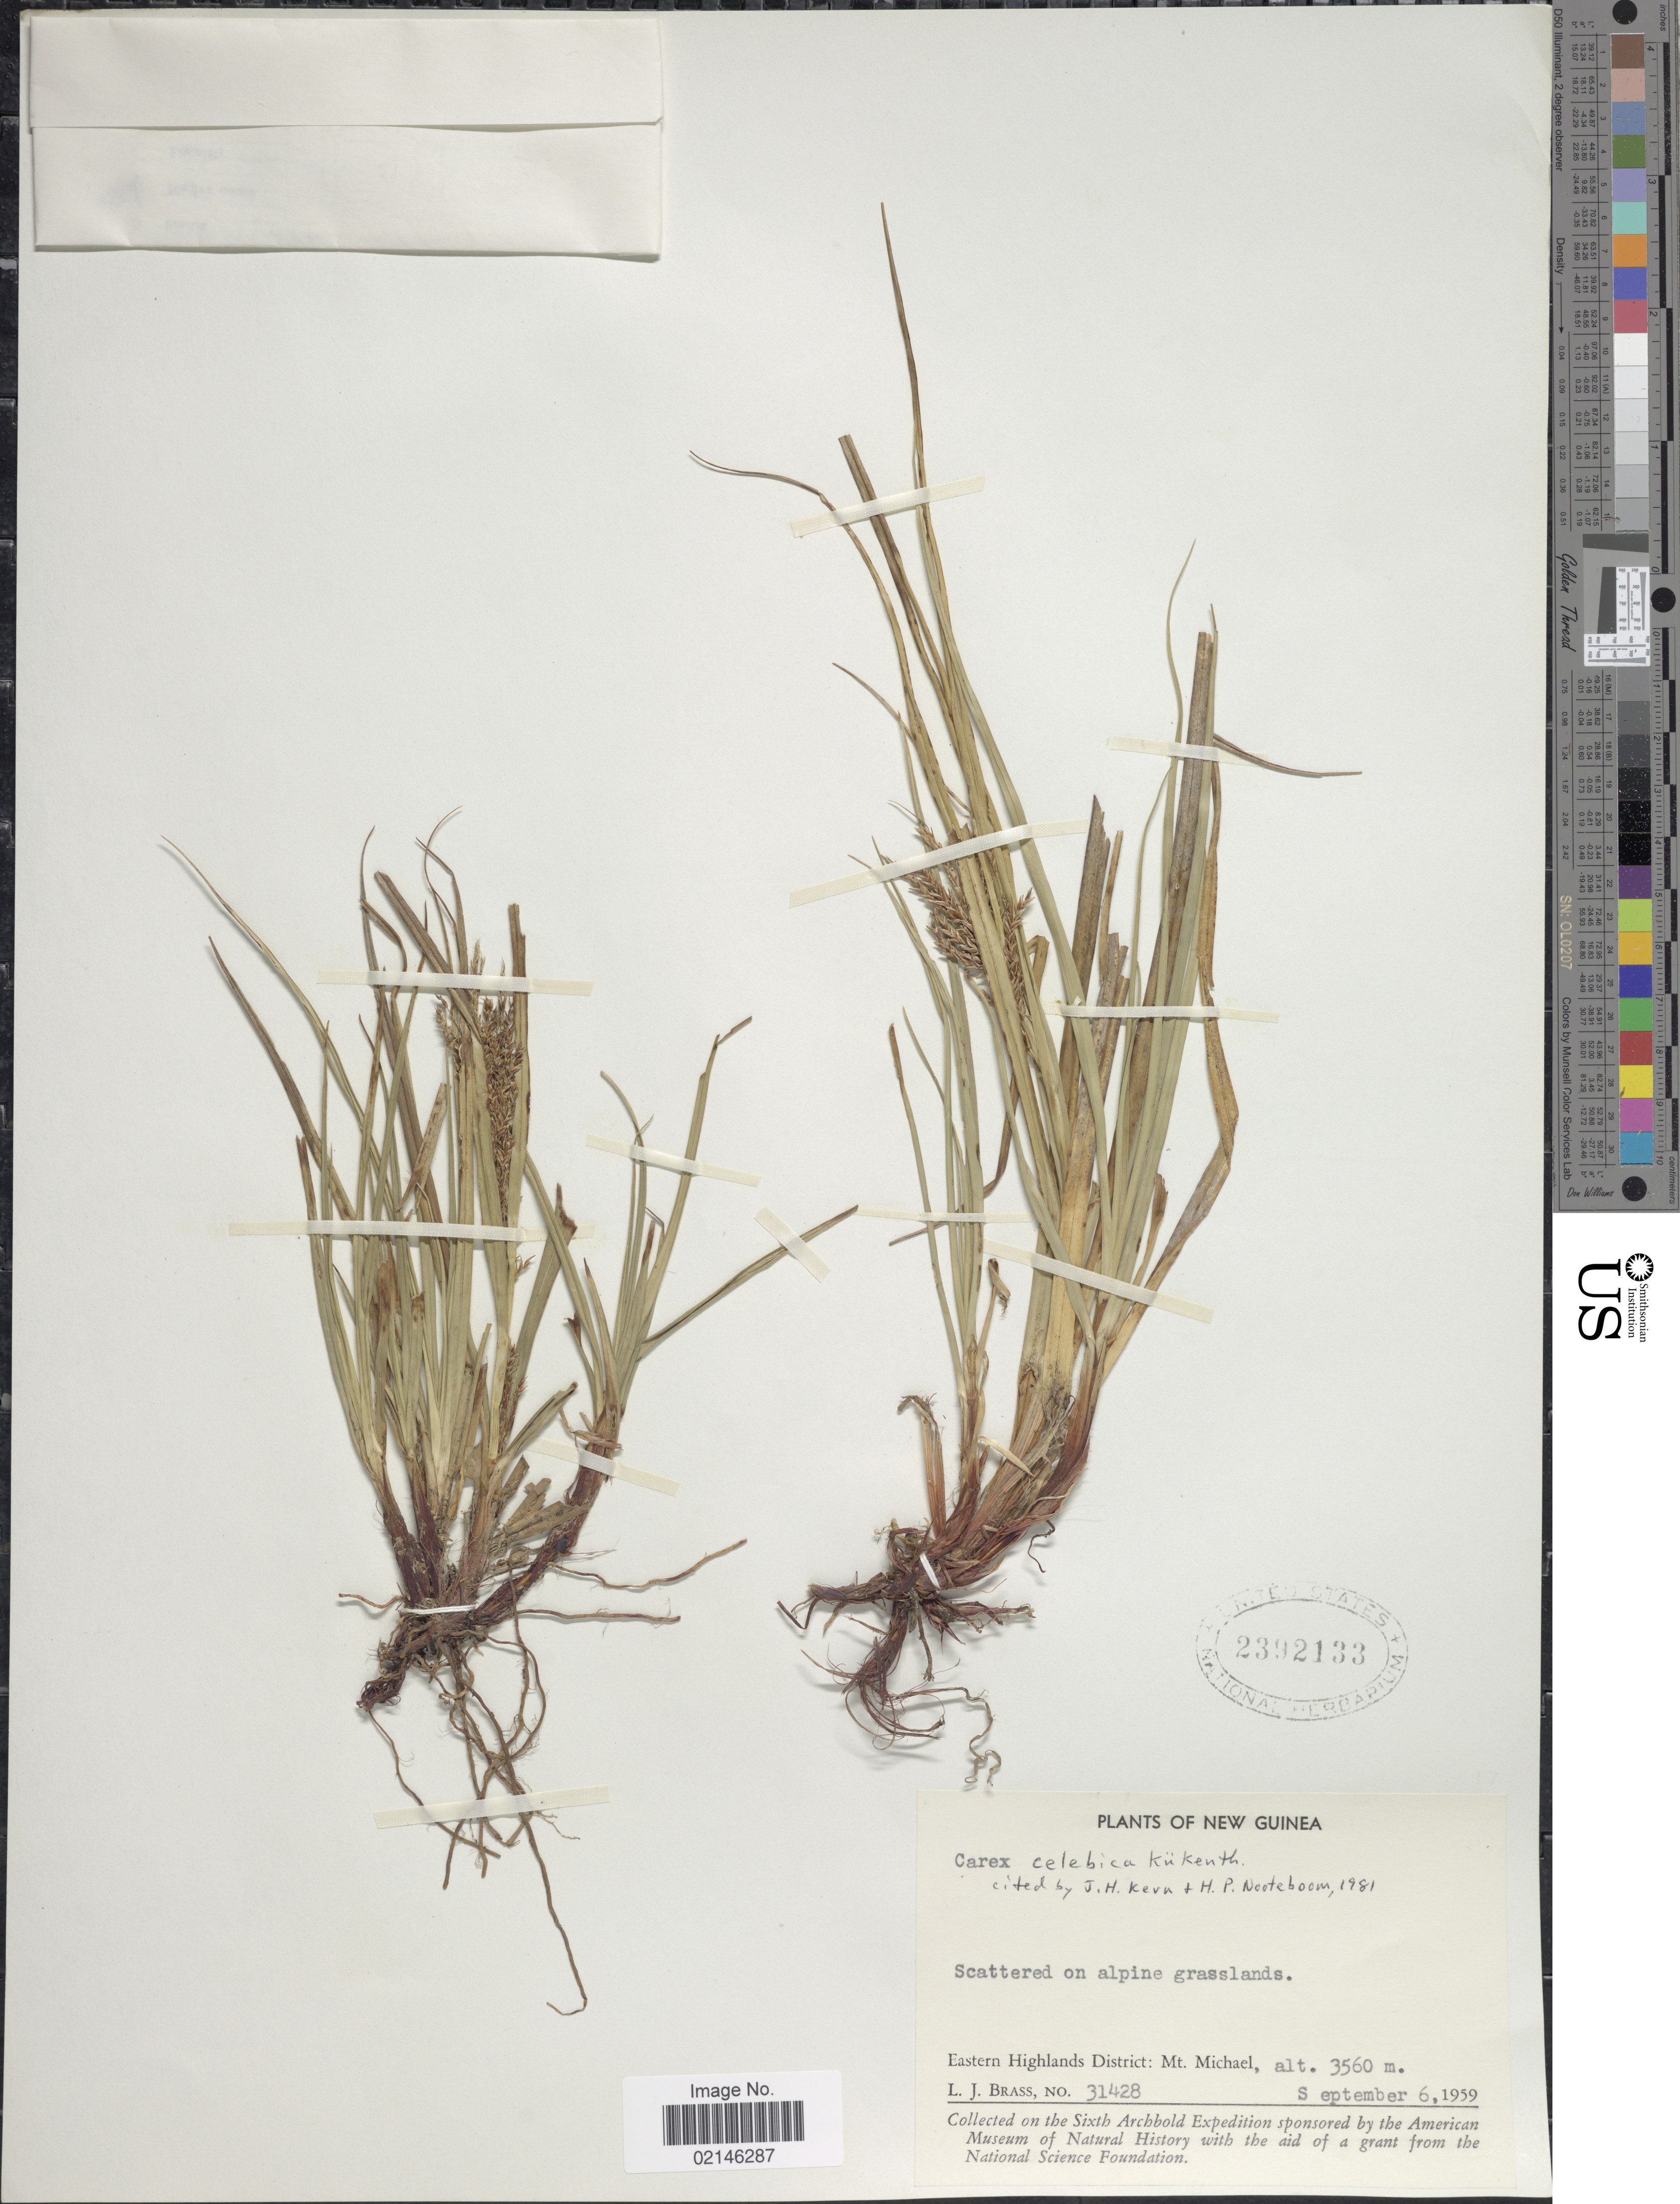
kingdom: Plantae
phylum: Tracheophyta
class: Liliopsida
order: Poales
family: Cyperaceae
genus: Carex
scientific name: Carex celebica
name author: Kük.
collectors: L. J. Brass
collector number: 31428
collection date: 1959-09-06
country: Papua New Guinea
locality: New Guinea. Eastern Highlands District: Mt. Michael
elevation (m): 3560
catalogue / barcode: US 2392133